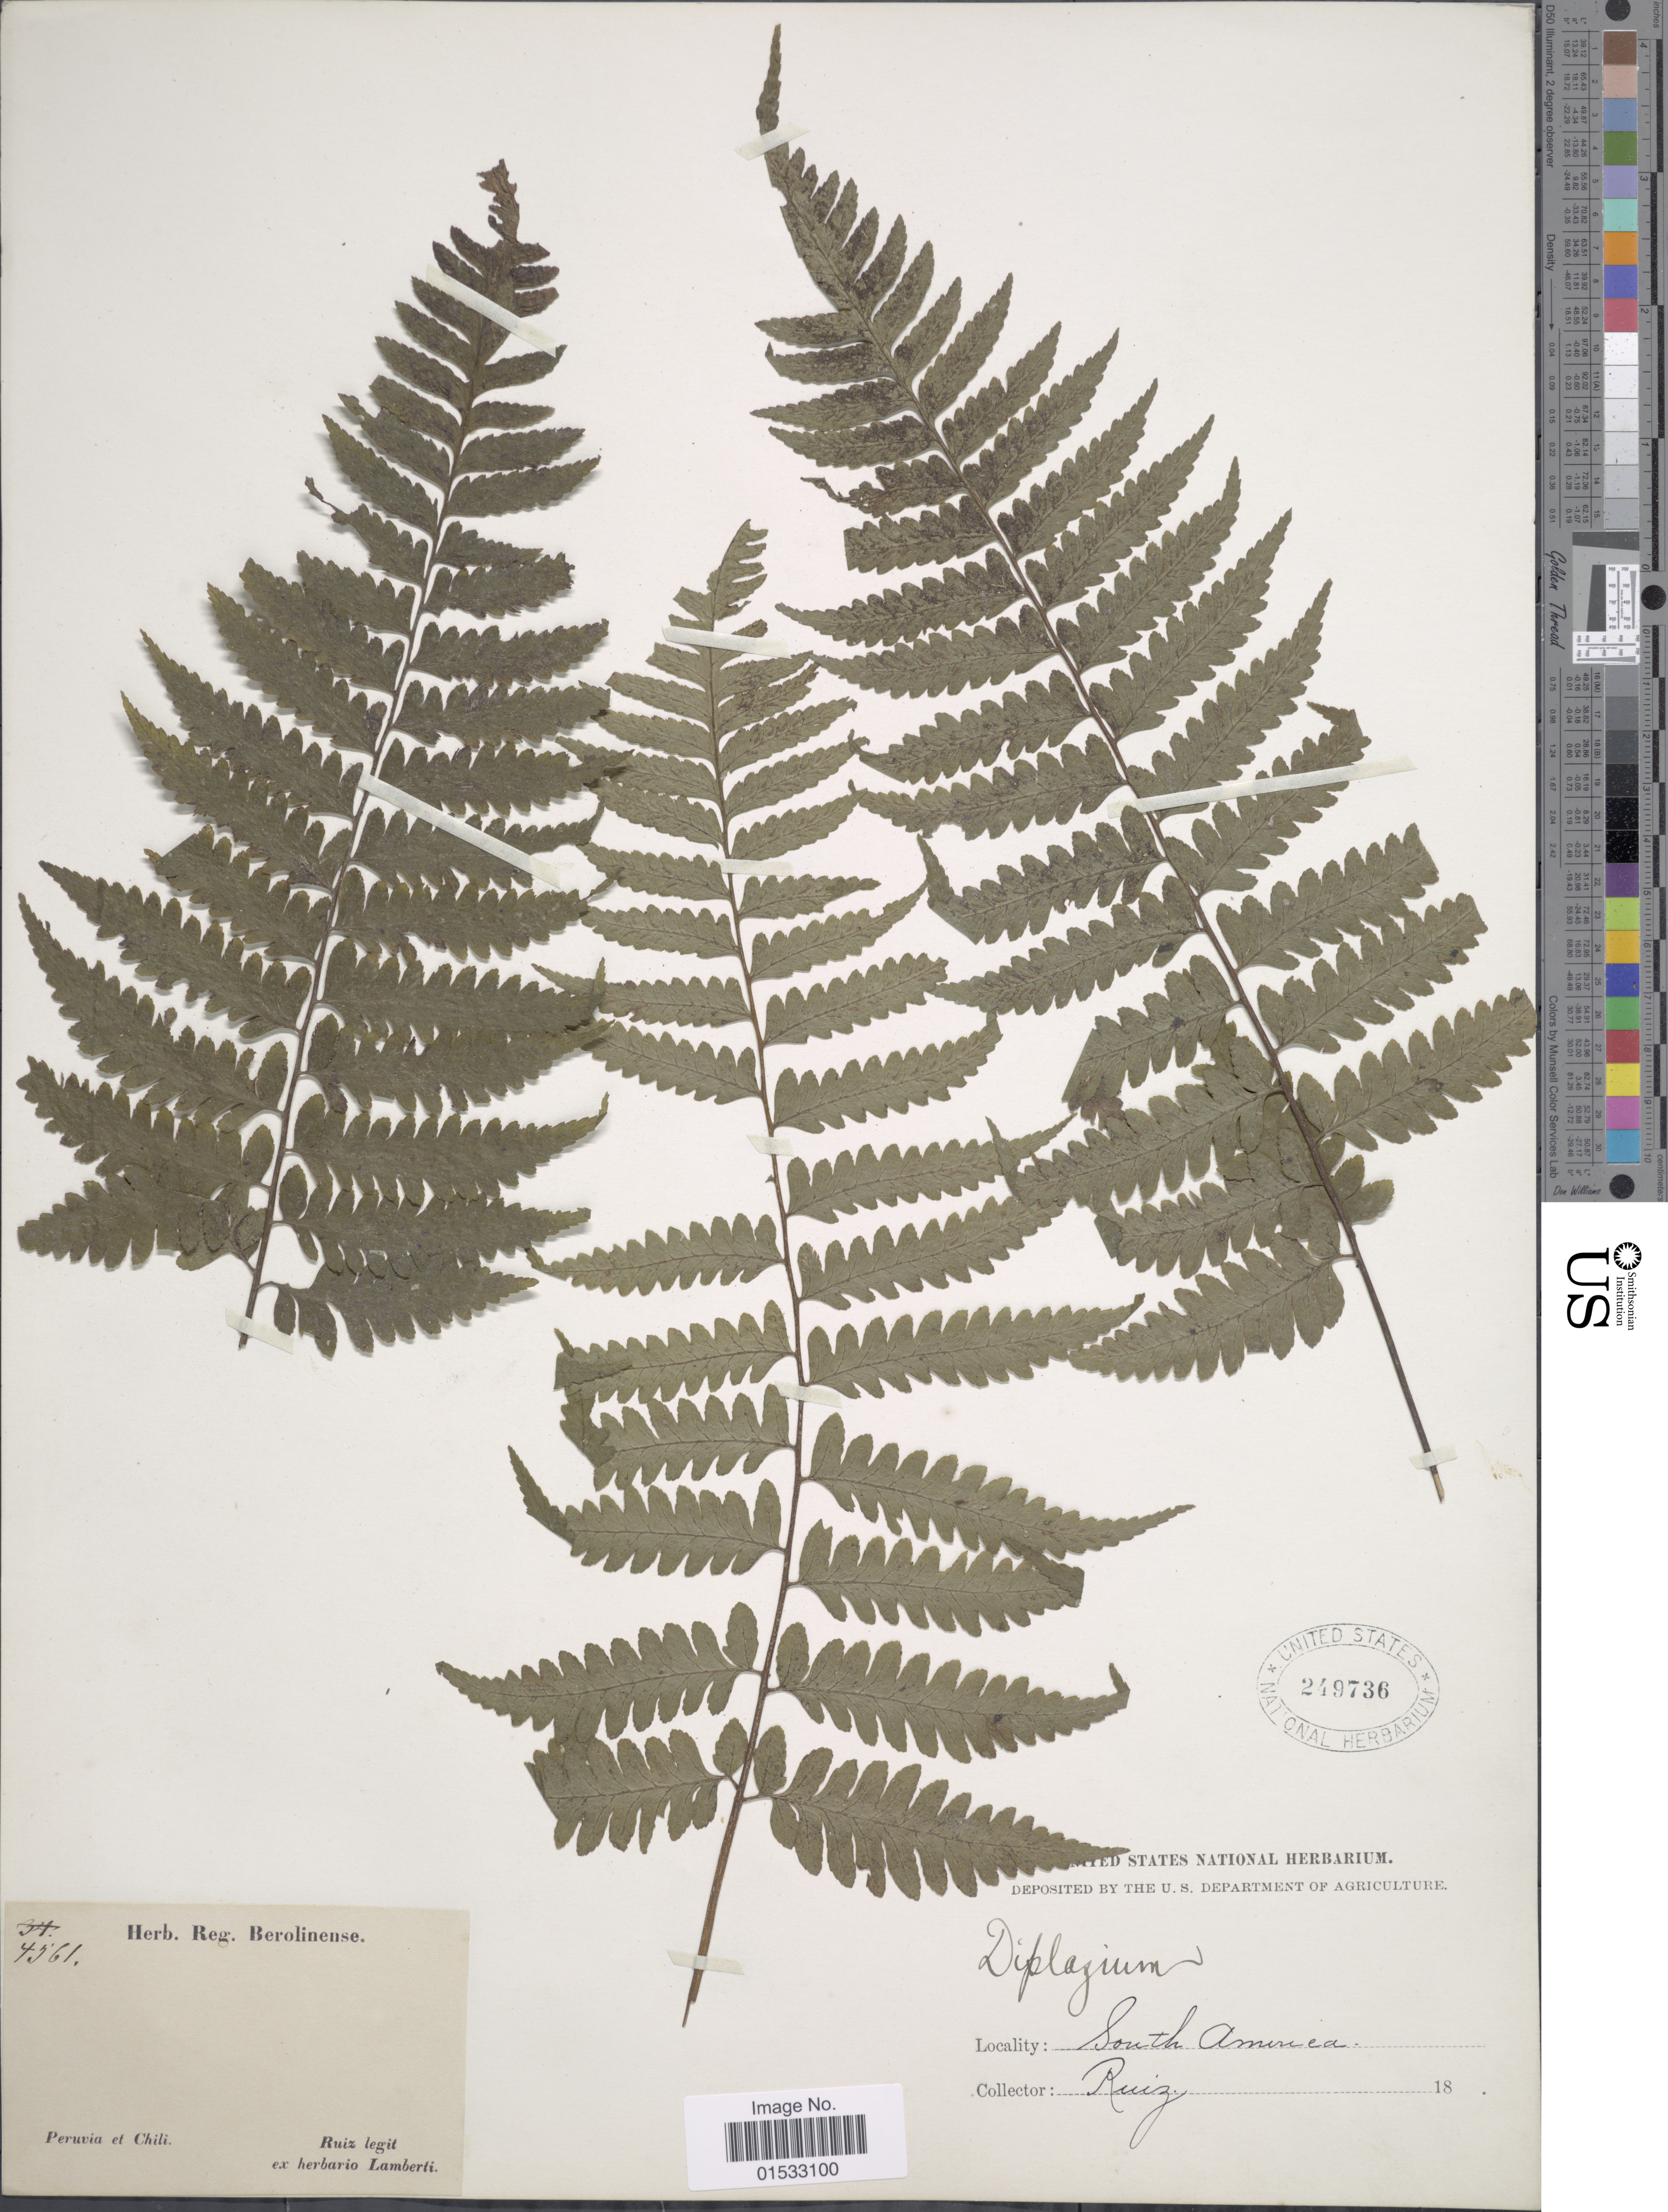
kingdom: Plantae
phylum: Tracheophyta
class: Polypodiopsida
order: Polypodiales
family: Athyriaceae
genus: Diplazium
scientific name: Diplazium stuebelianum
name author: (Hieron.) Stolze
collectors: Ruiz, --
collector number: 4561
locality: South America, Peruvia et Chili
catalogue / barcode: US 249736